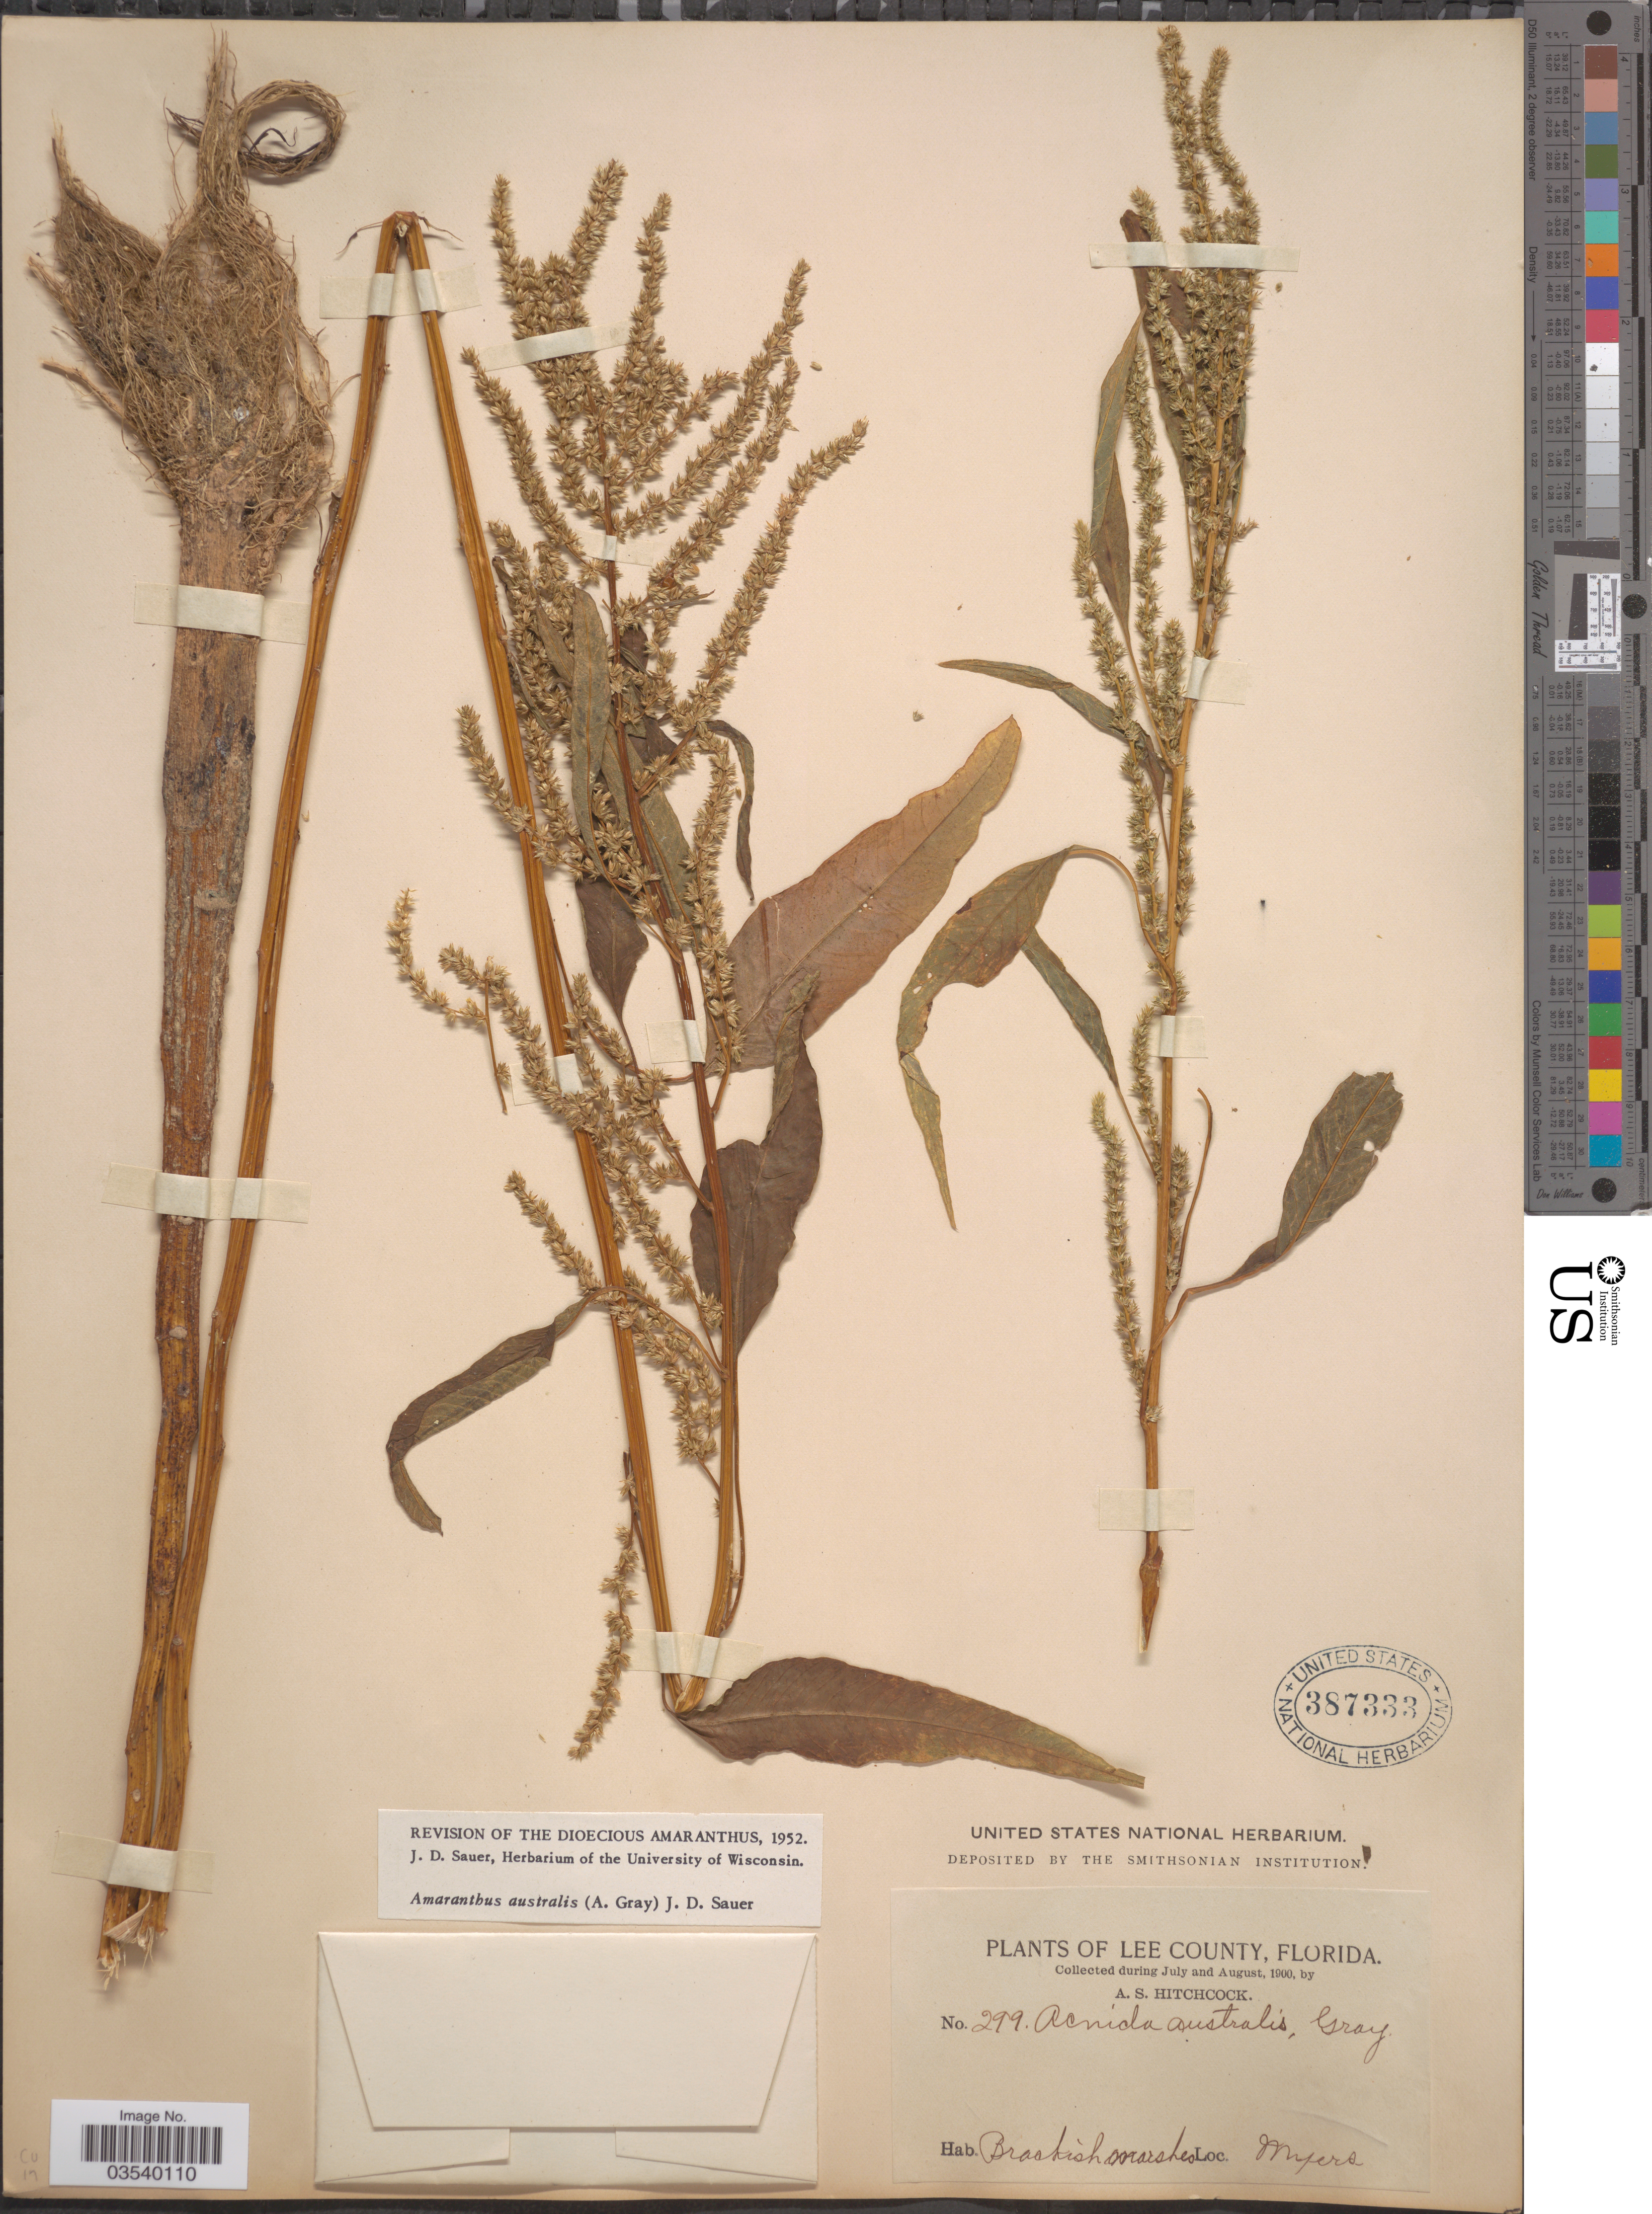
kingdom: Plantae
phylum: Tracheophyta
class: Magnoliopsida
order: Caryophyllales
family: Amaranthaceae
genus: Amaranthus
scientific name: Amaranthus australis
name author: (A. Gray) J.D. Sauer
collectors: Myers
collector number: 299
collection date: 1900-07/1900-08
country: United States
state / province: Florida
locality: Lee County. Brackish.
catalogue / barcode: US 387333